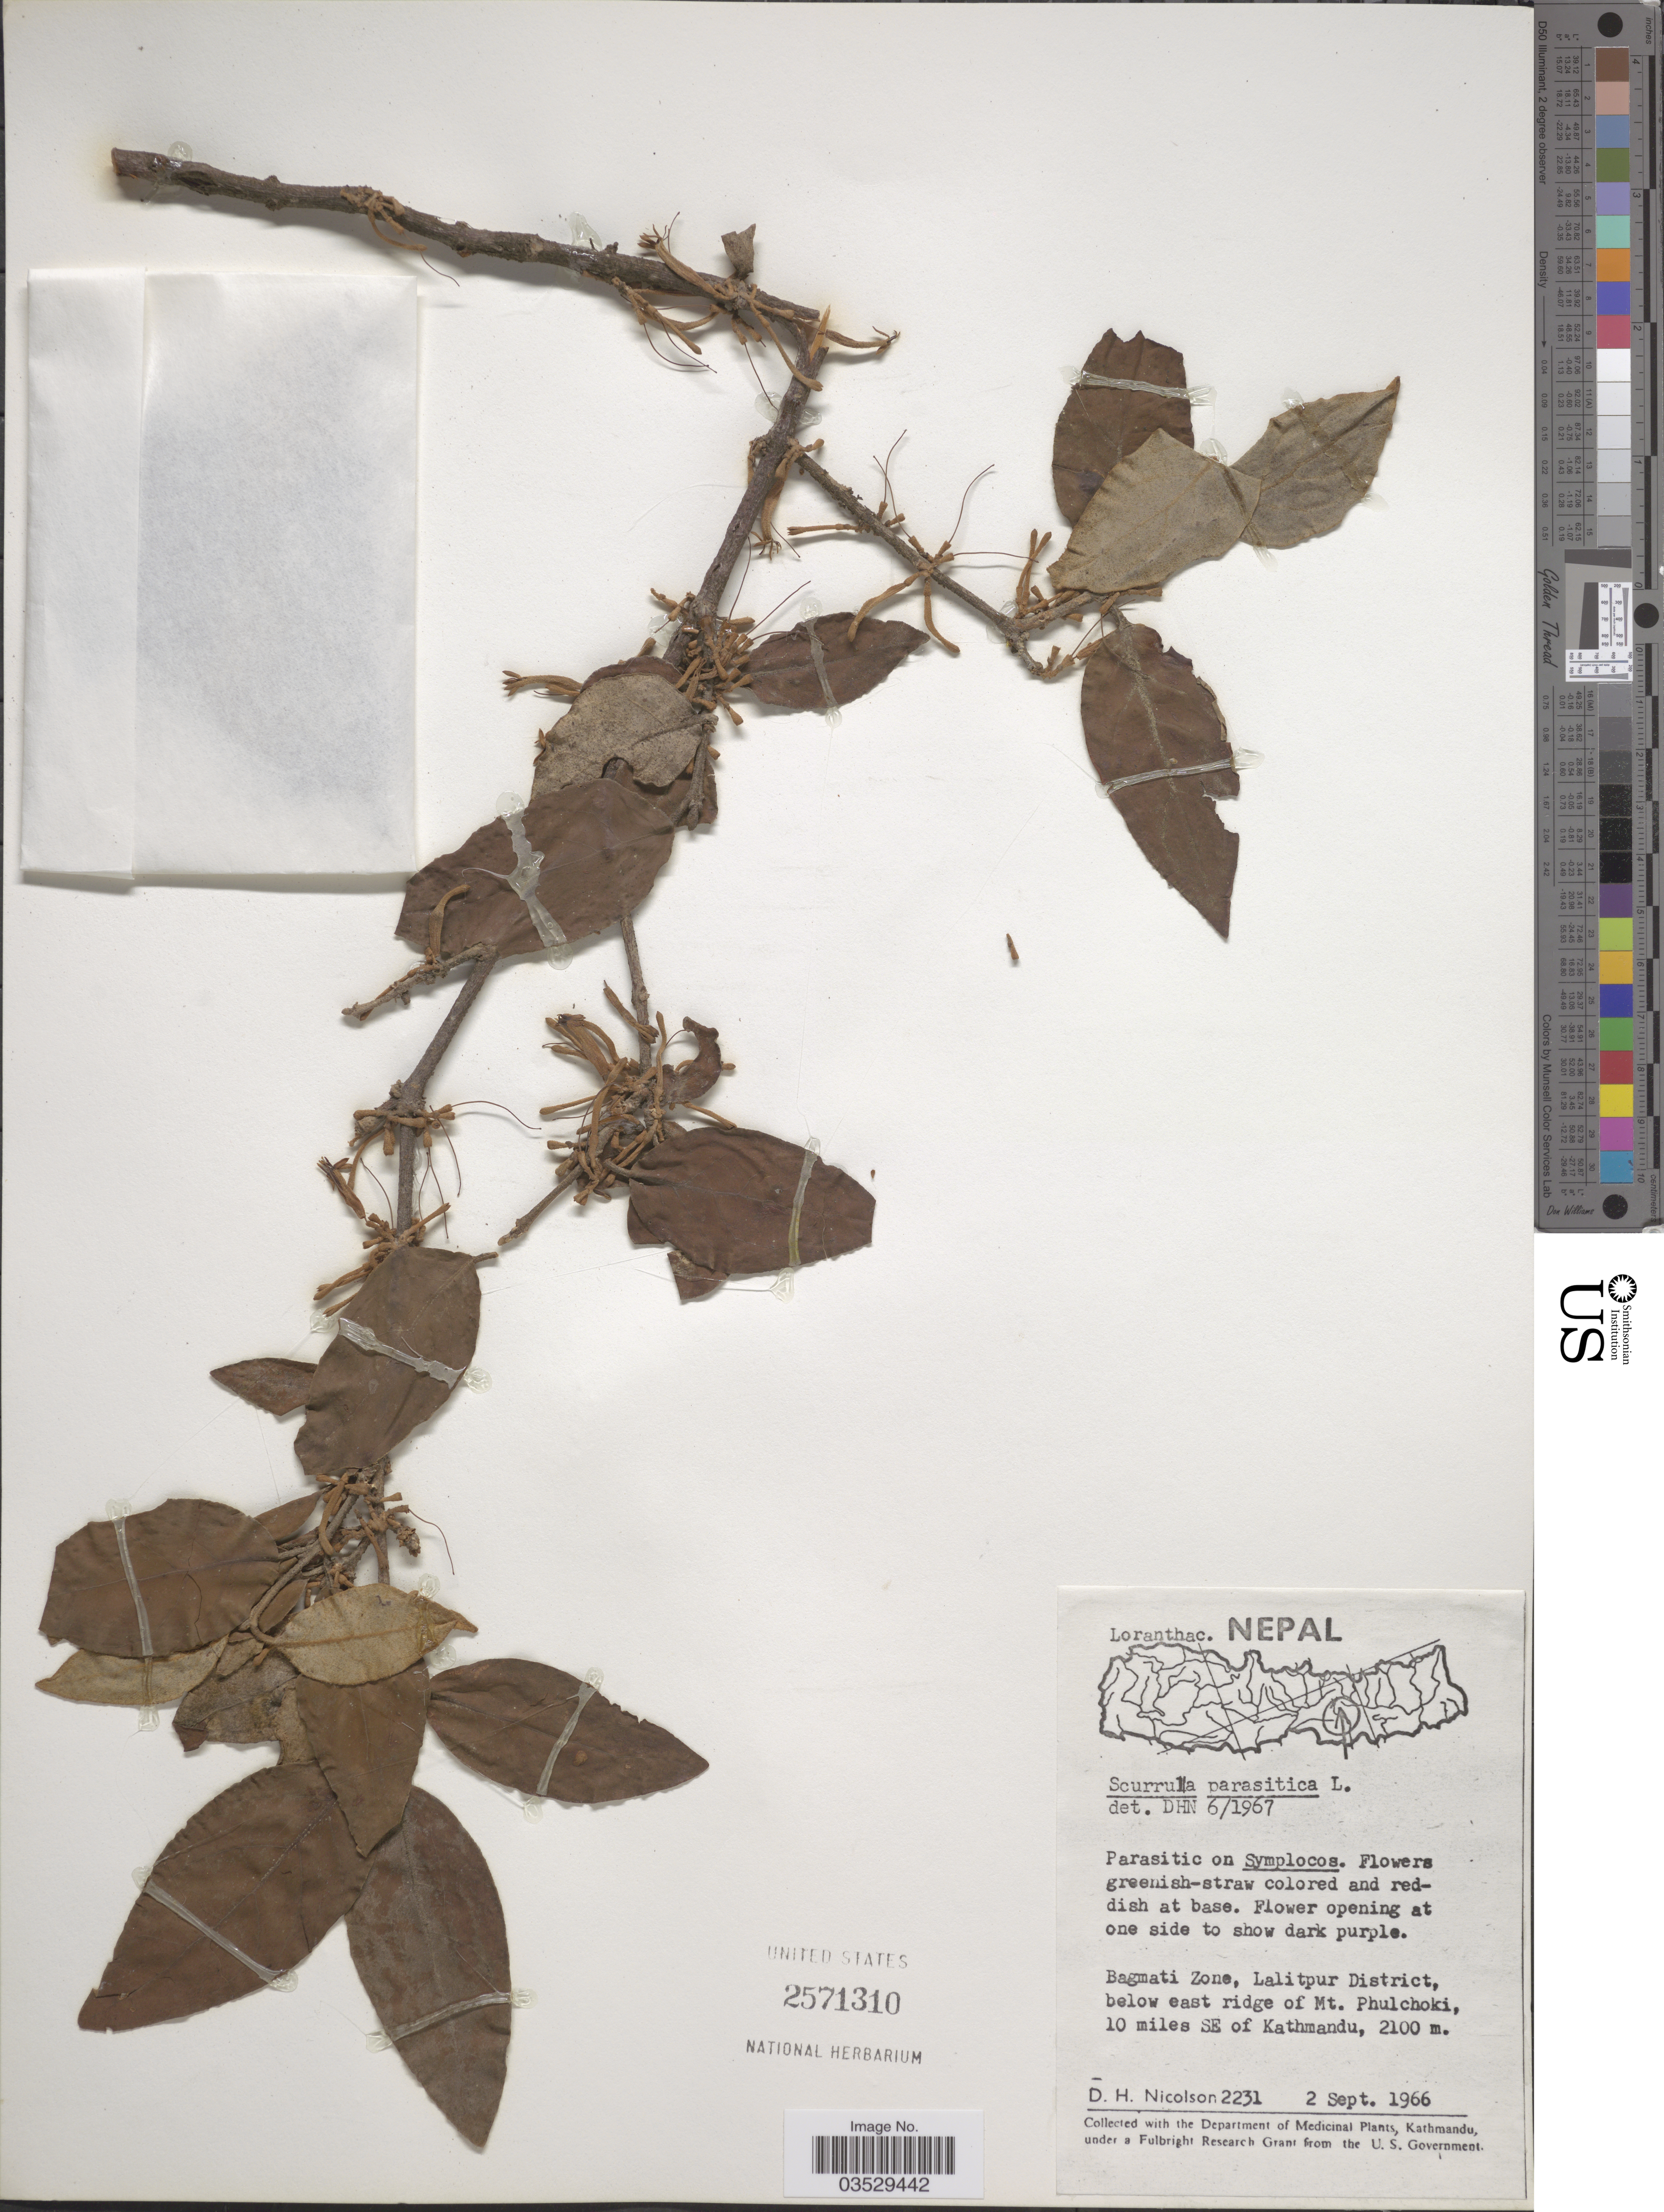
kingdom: Plantae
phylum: Tracheophyta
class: Magnoliopsida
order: Santalales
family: Loranthaceae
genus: Scurrula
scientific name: Scurrula parasitica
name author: L.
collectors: D. H. Nicolson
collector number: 2231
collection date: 1966-09-02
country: Nepal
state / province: Bagmati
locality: Bagmati Zone, Lalitpur District, below east ridge of Mt. Phulchoki, 10 miles SE of Kathmandu.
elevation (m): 2100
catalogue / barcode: US 2571310